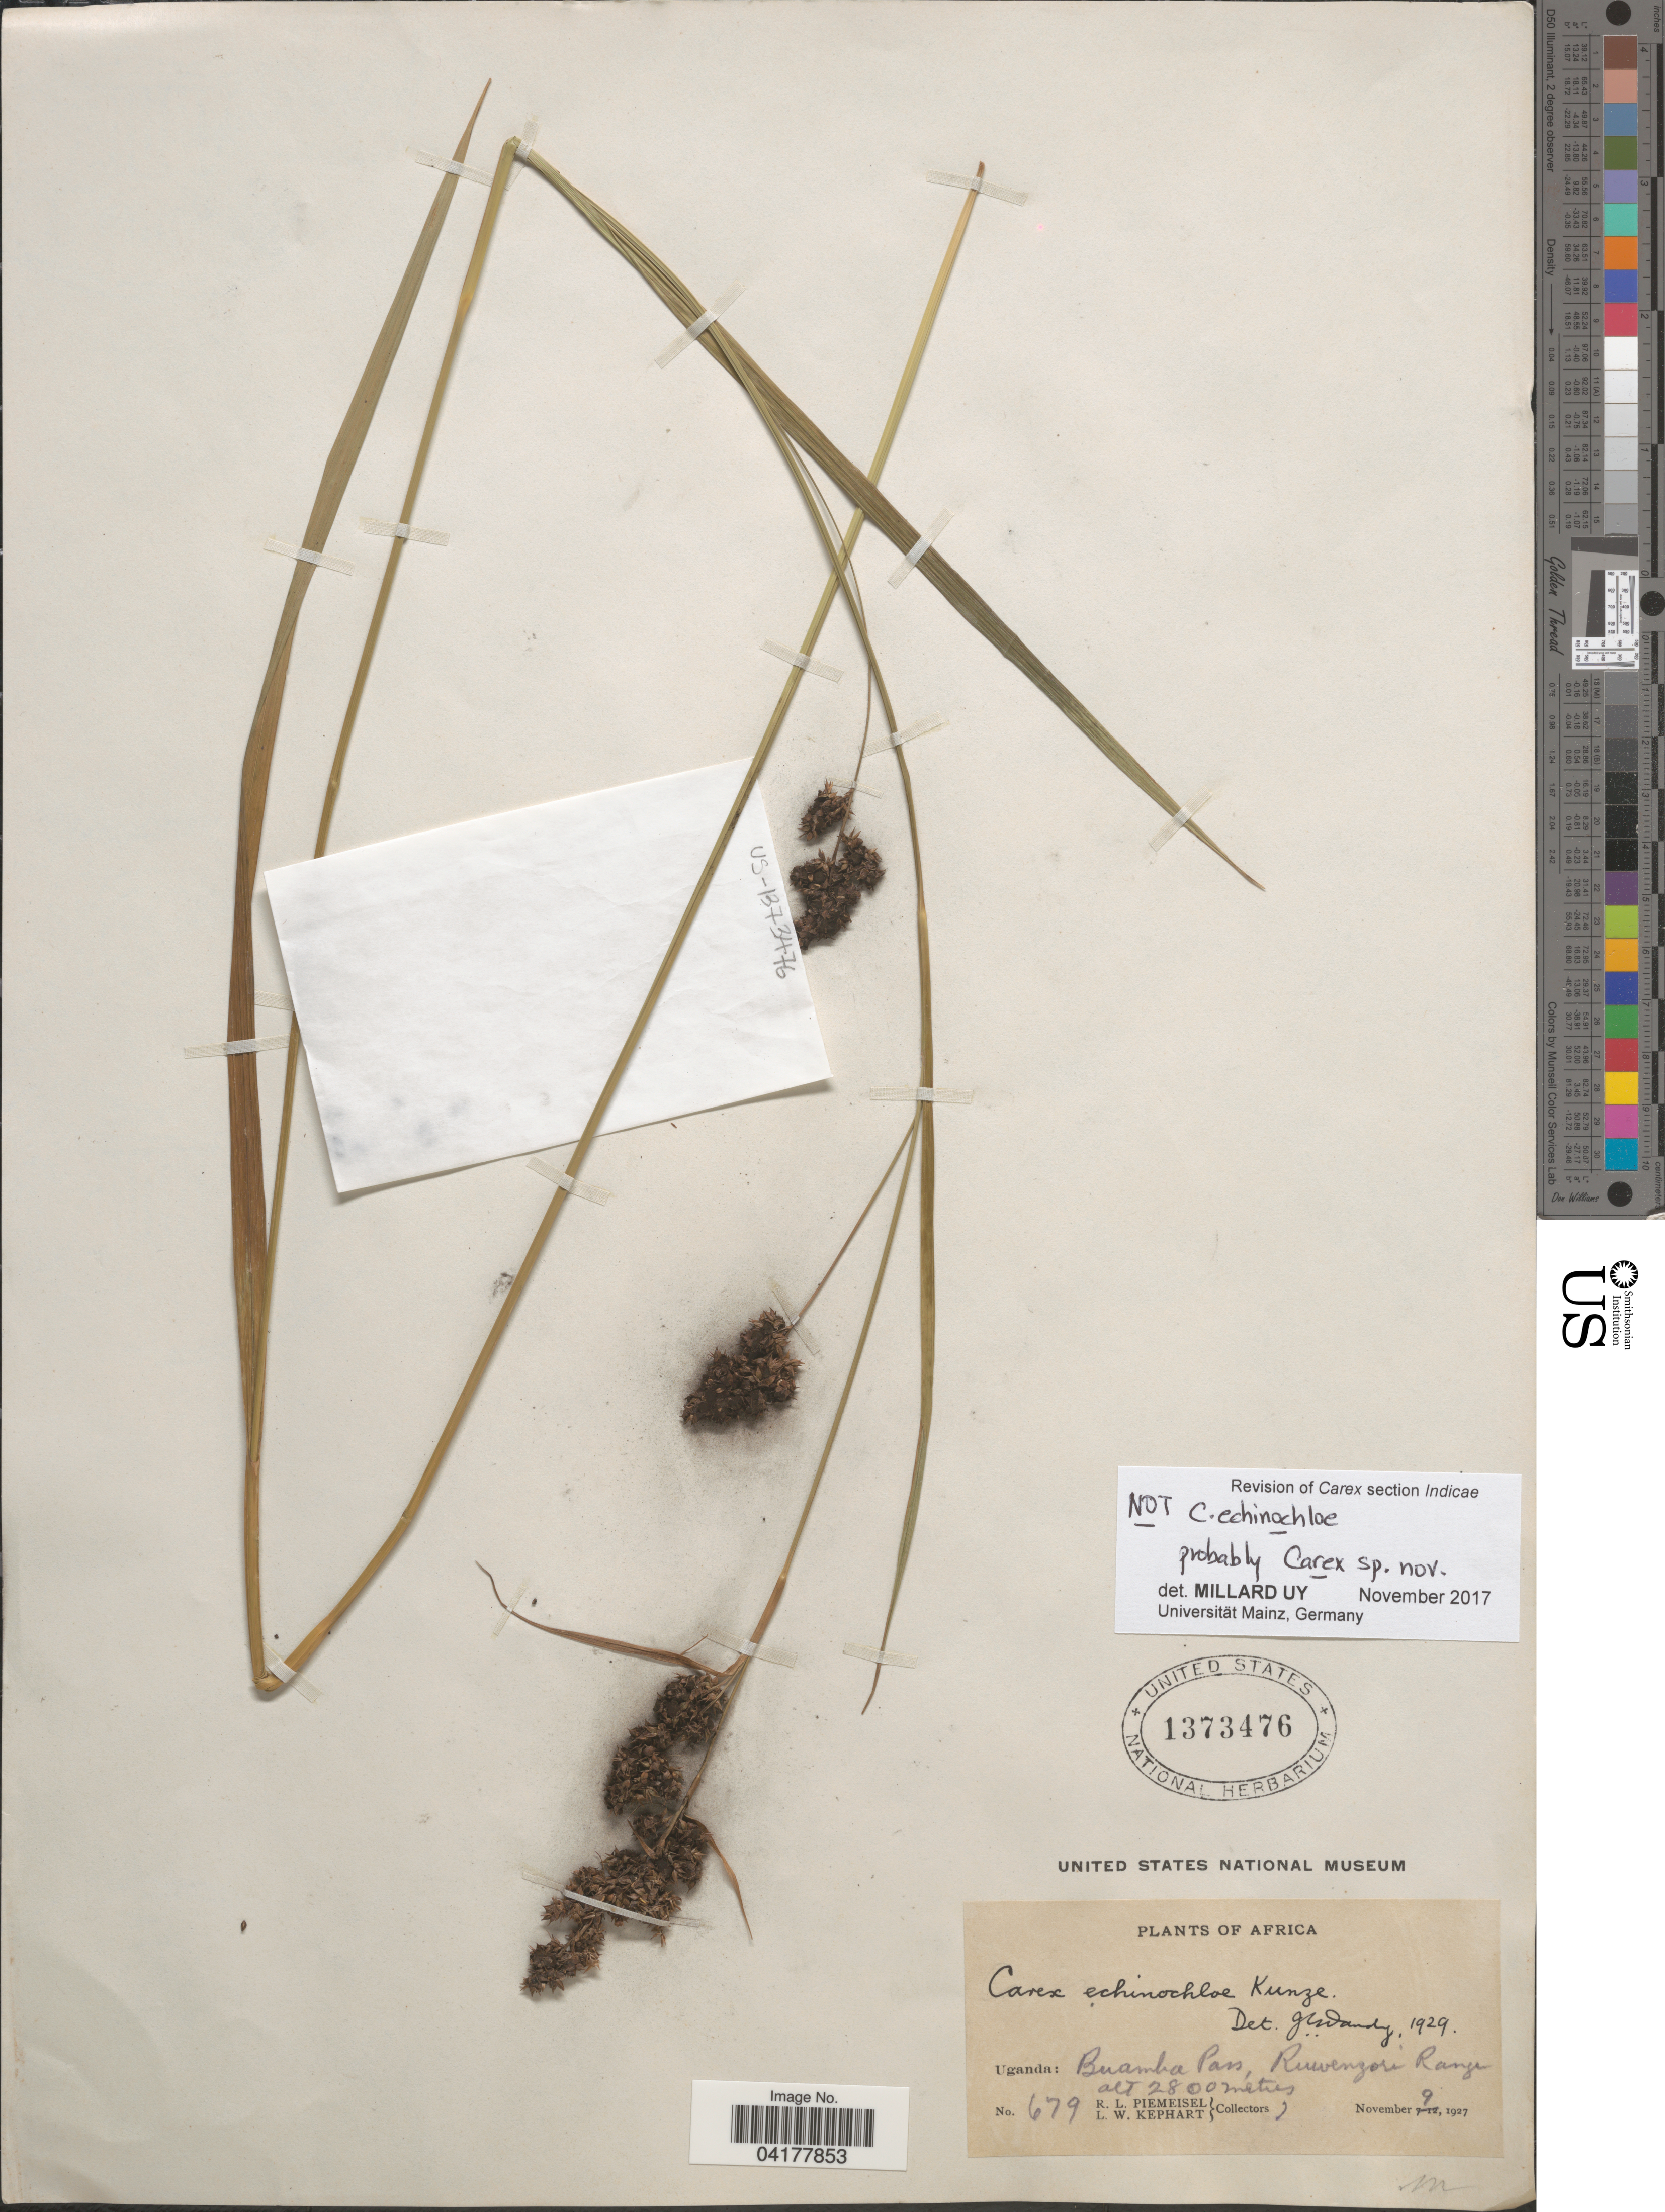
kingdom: Plantae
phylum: Tracheophyta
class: Liliopsida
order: Poales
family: Cyperaceae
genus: Carex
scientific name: Carex sp.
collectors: R. L. Piemeisel & L. W. Kephart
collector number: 679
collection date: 1927-11-09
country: Uganda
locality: Buamba Pass, Ruwenzori Range.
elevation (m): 2800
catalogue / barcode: US 1373476